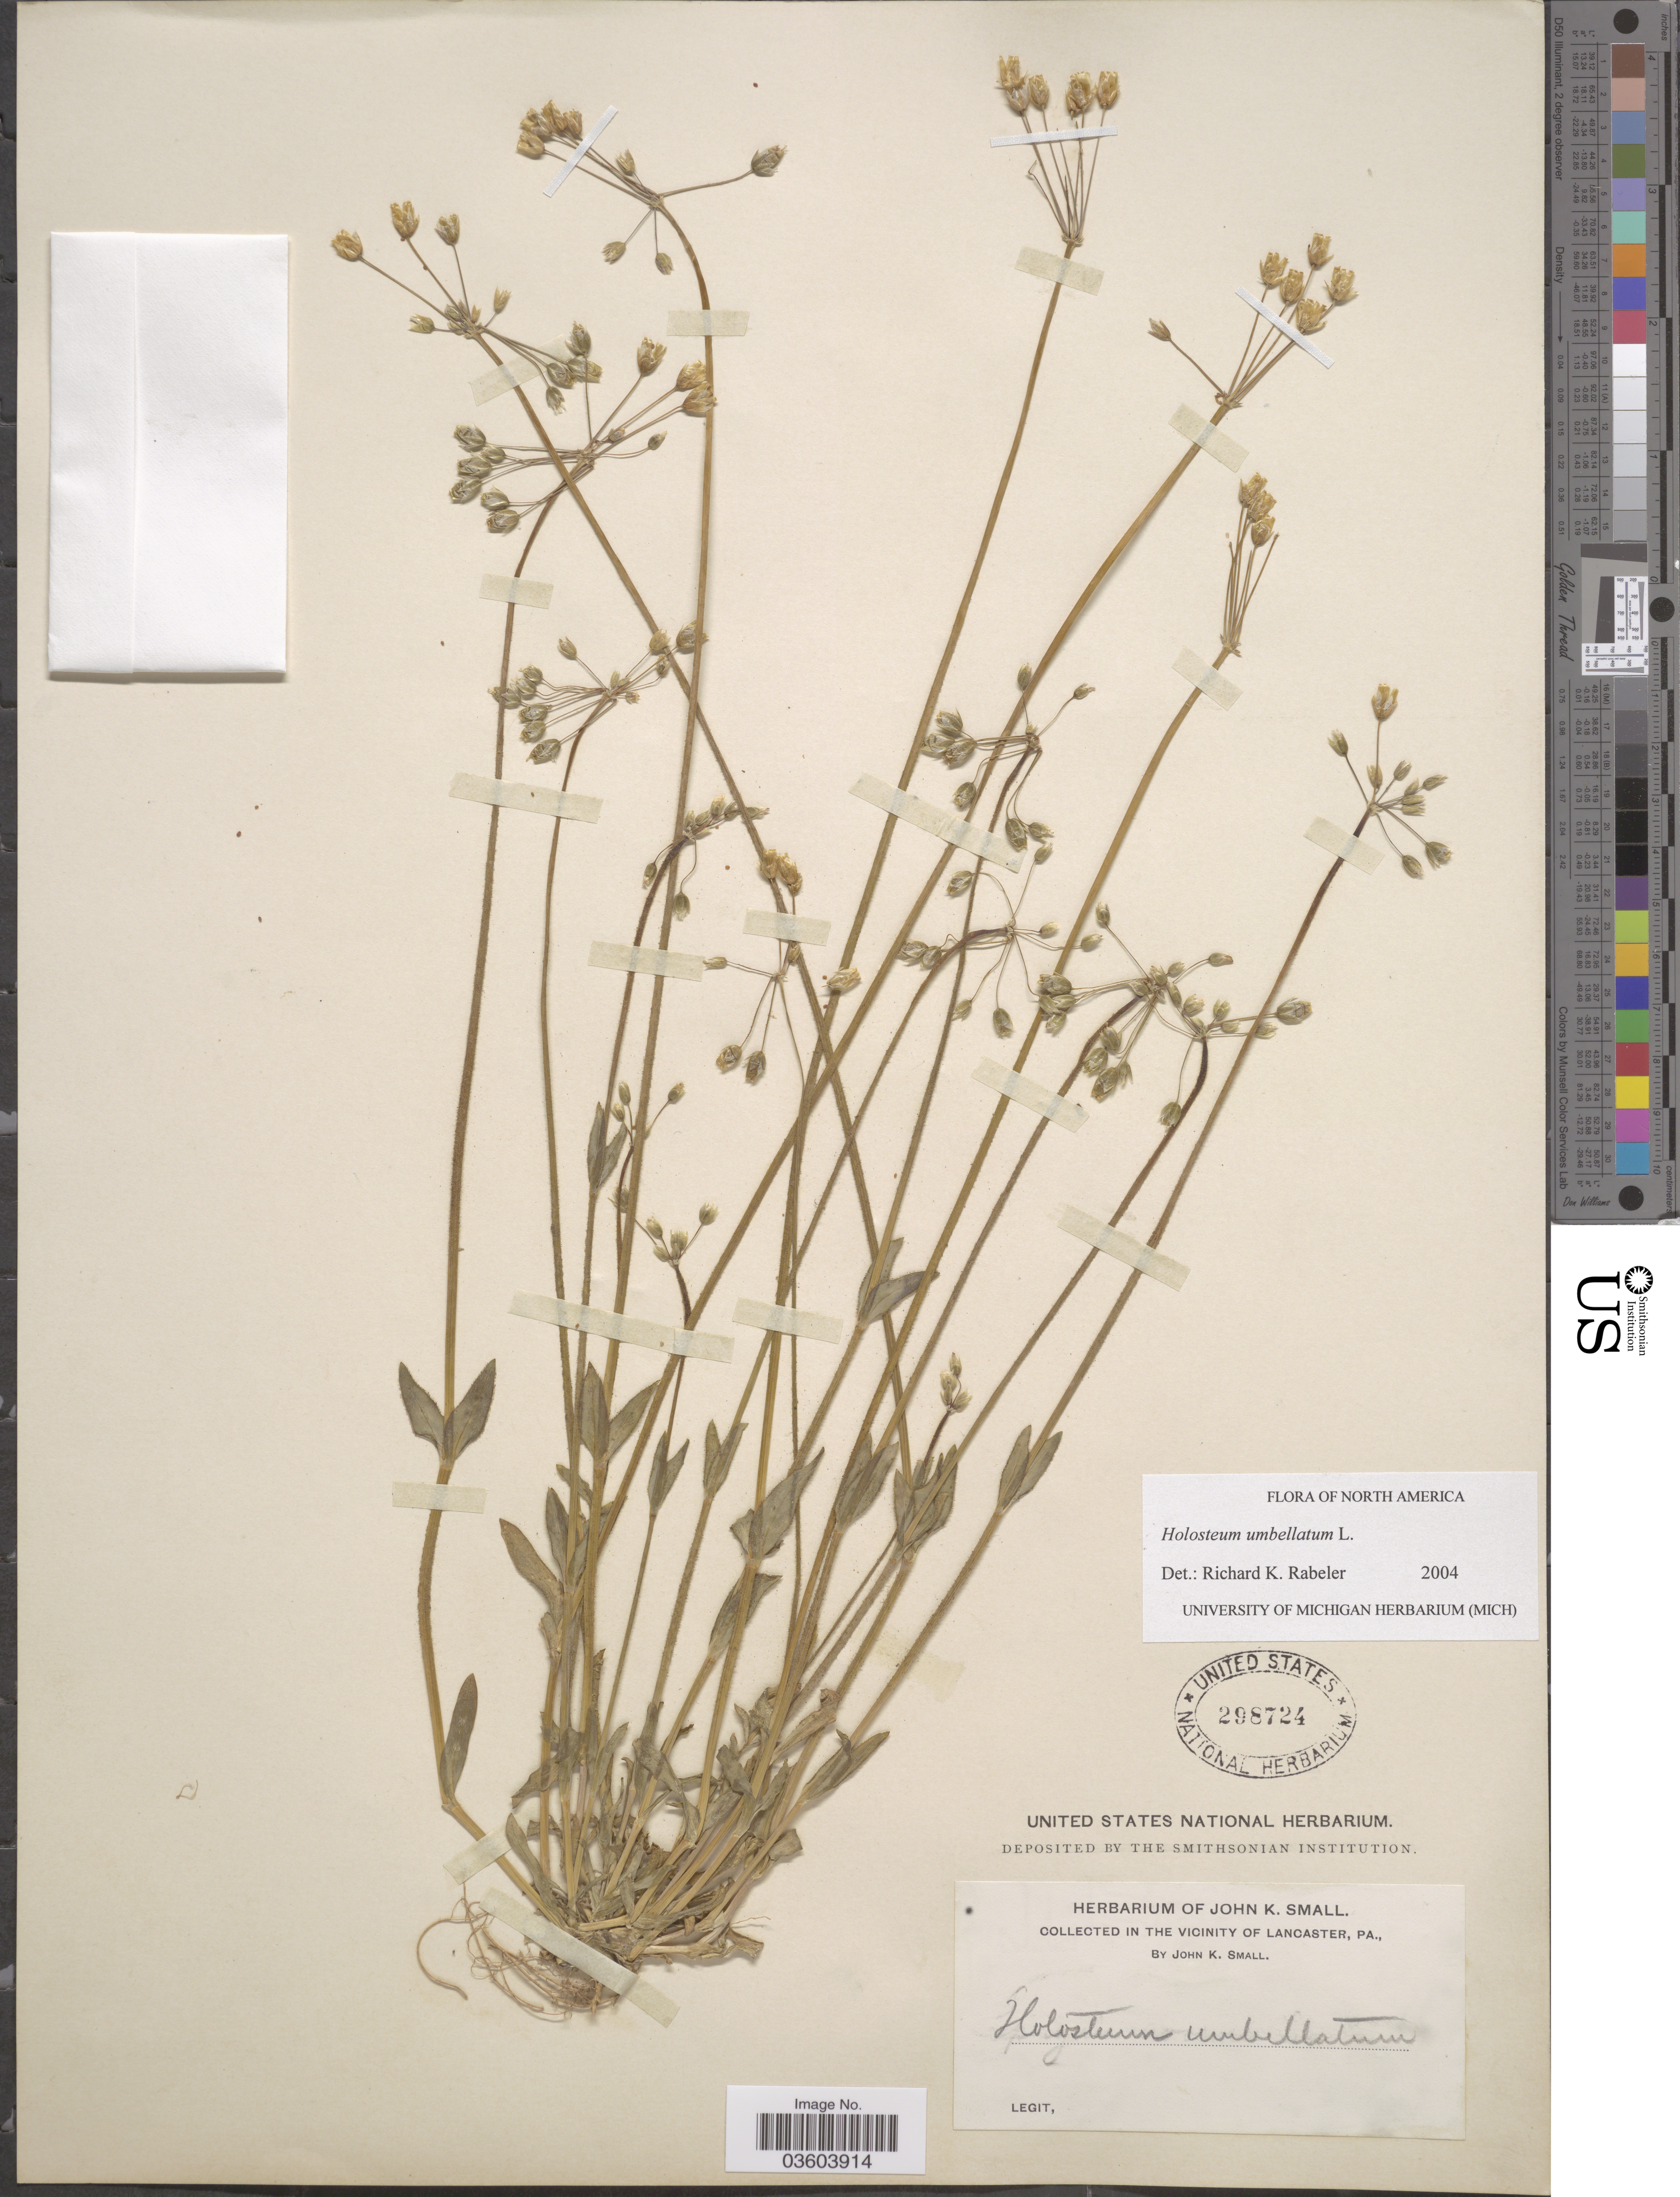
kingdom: Plantae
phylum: Tracheophyta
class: Magnoliopsida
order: Caryophyllales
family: Caryophyllaceae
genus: Holosteum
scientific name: Holosteum umbellatum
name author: L.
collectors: J. K. Small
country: United States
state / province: Pennsylvania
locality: In the vicinity of Lancaster.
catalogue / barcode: US 298724